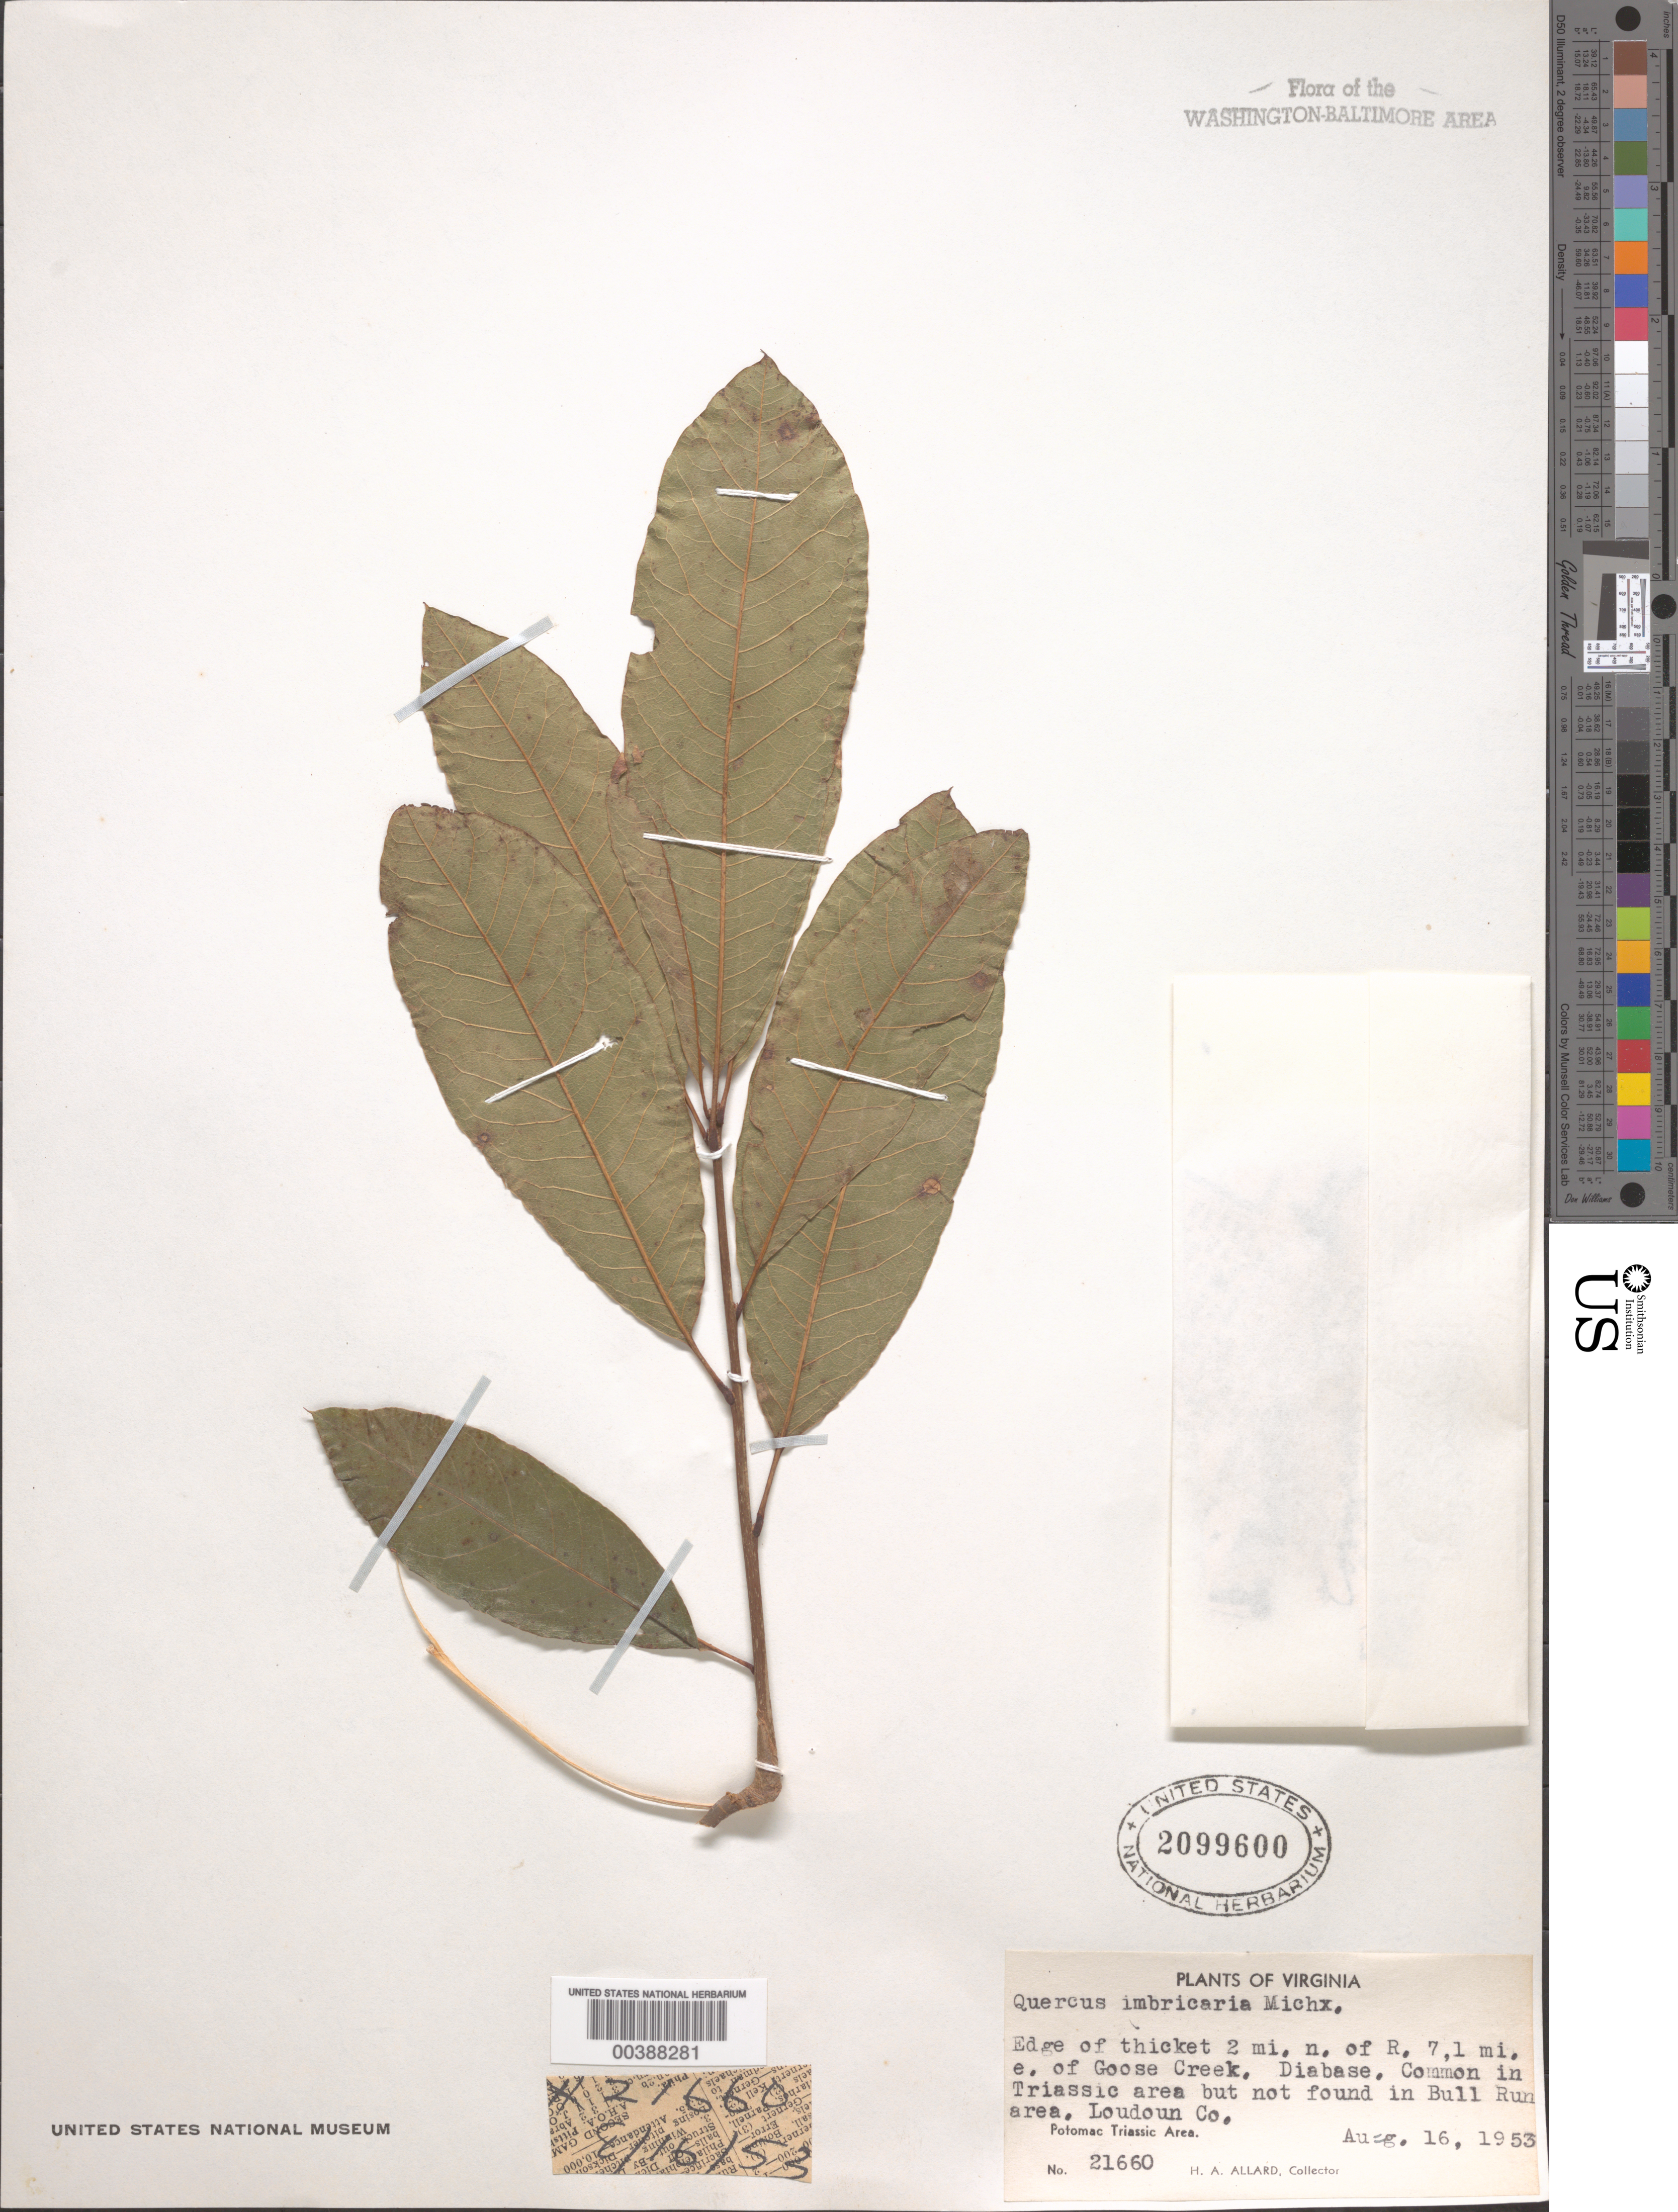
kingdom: Plantae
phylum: Tracheophyta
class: Magnoliopsida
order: Fagales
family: Fagaceae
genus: Quercus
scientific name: Quercus imbricaria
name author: Michx.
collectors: H. A. Allard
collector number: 21660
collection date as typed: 16 Aug 1953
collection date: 1953-08-16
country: United States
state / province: Virginia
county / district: Loudoun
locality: North of Route 7 and east of Goose Creek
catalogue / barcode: US 2099600